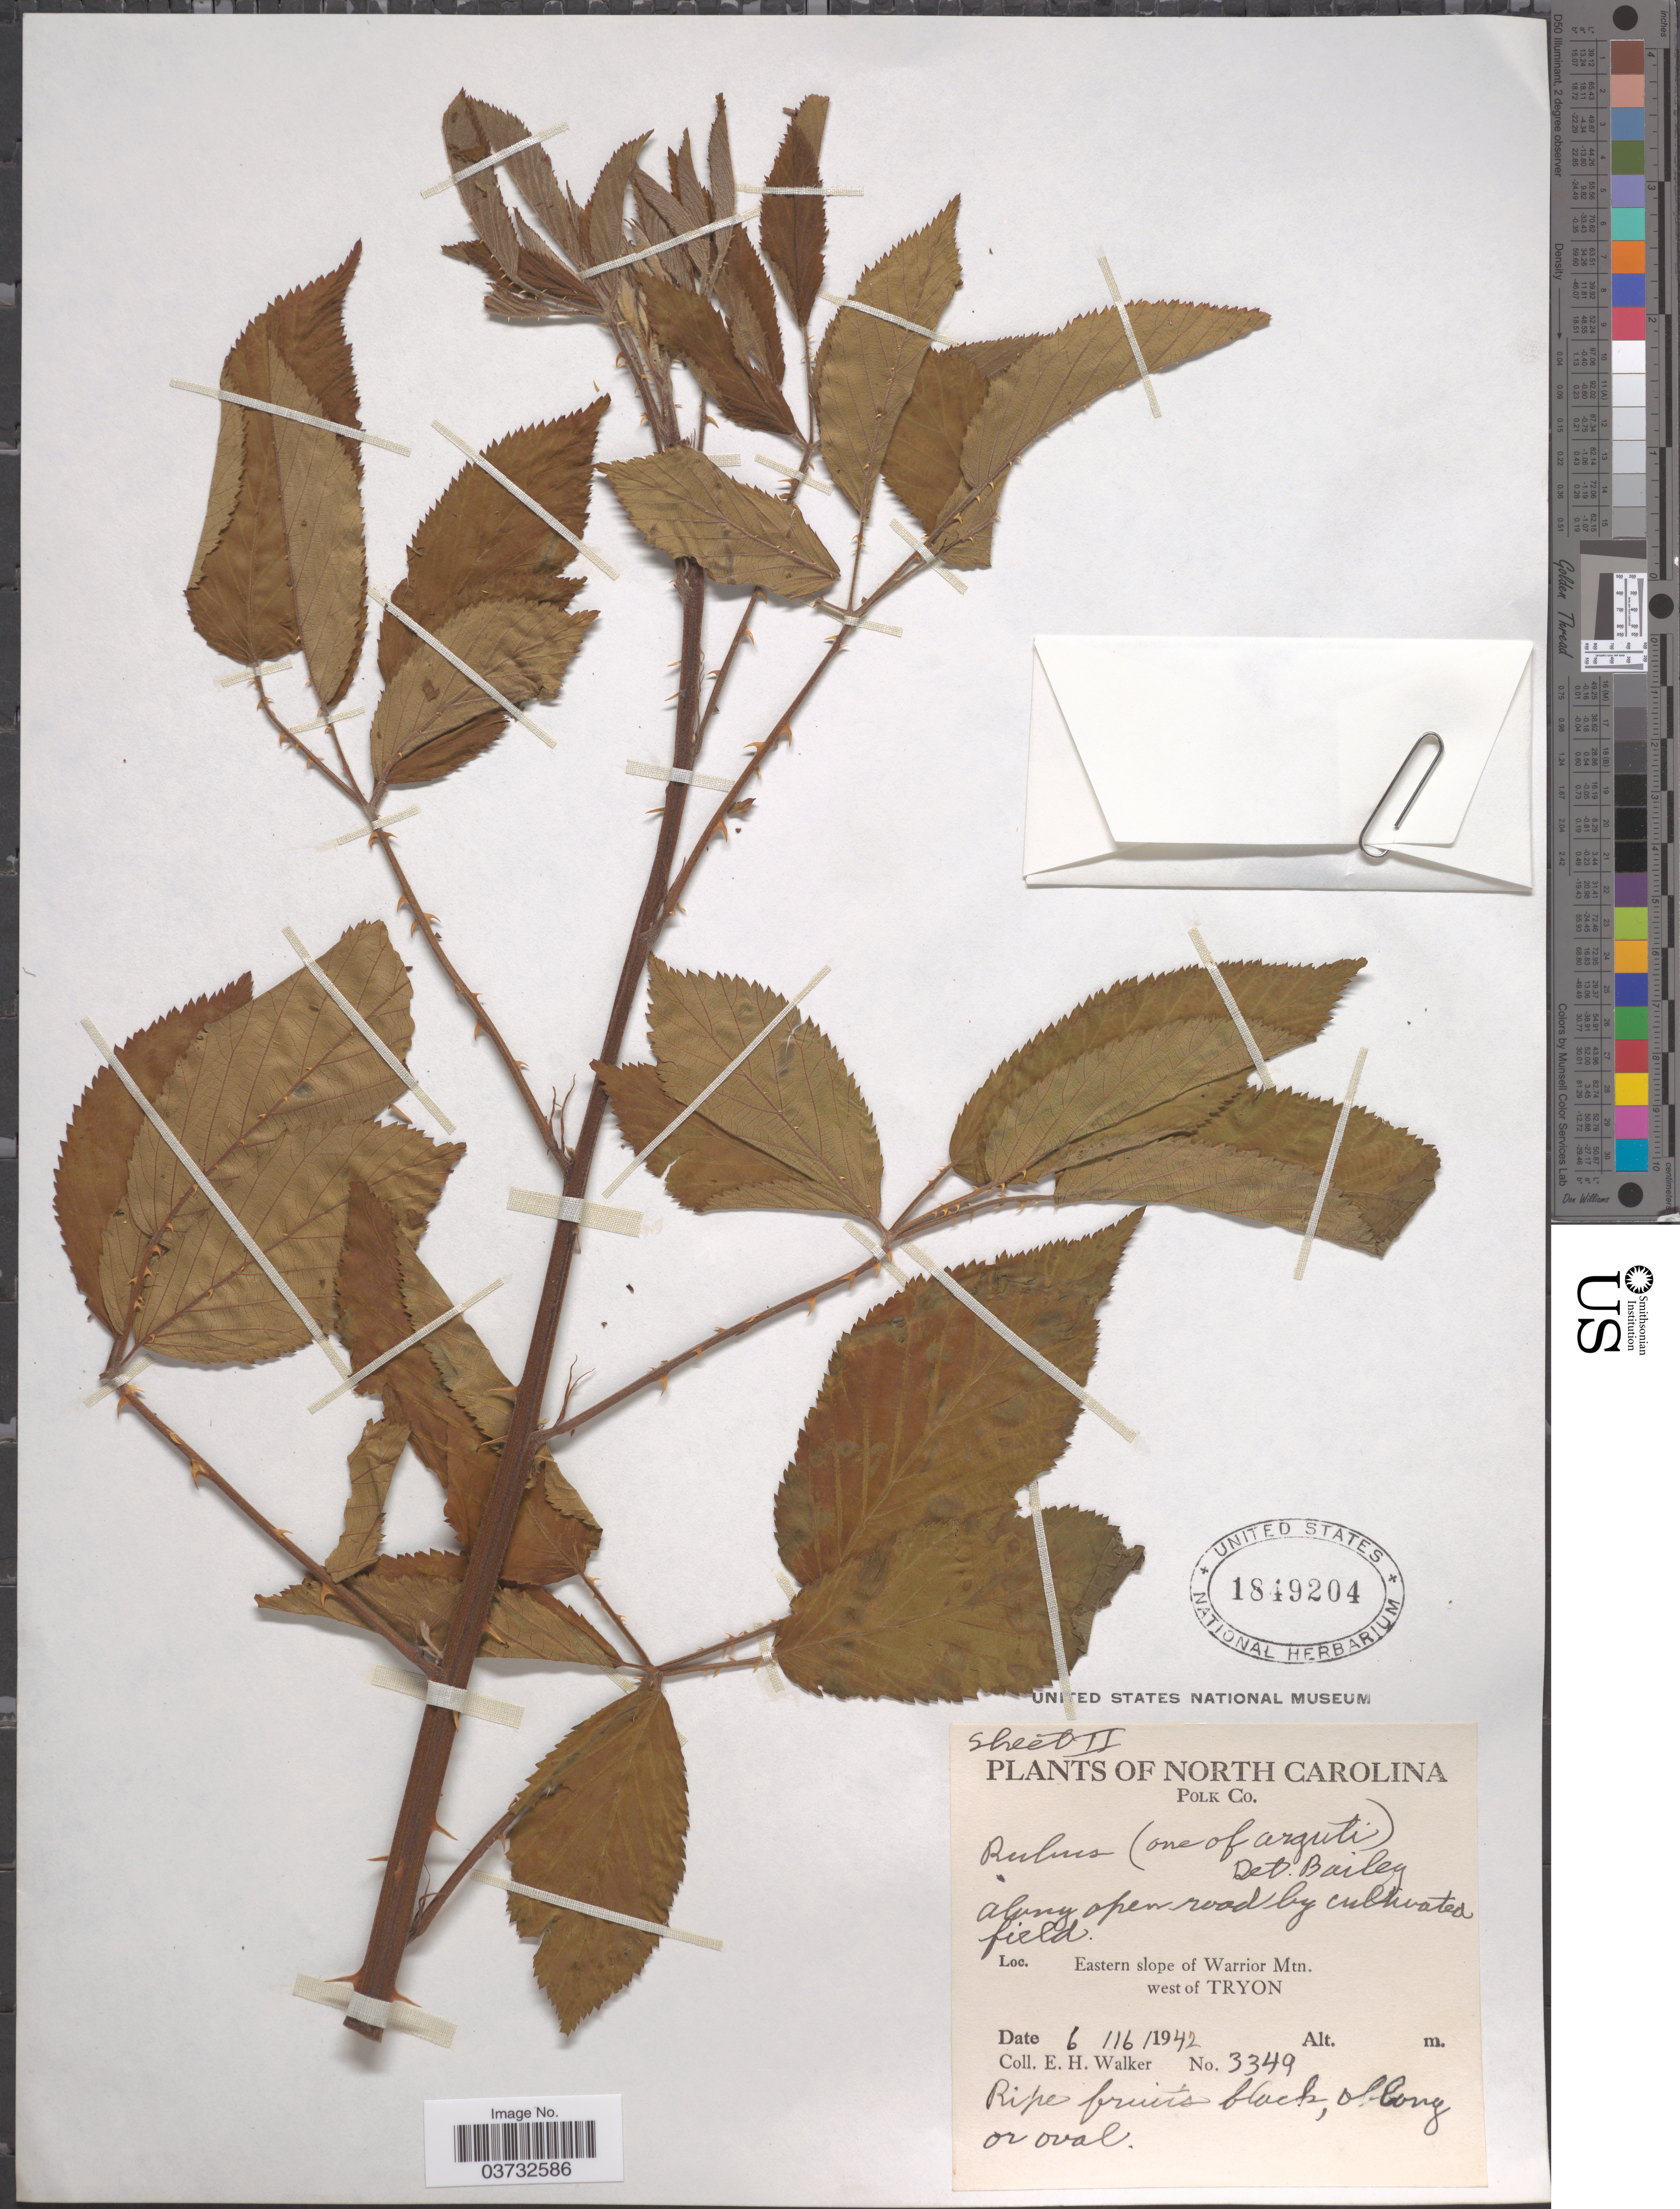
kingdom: Plantae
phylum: Tracheophyta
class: Magnoliopsida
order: Rosales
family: Rosaceae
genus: Rubus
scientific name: Rubus sp.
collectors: E. H. Walker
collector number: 3349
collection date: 1942-06-16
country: United States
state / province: North Carolina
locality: Polk Co. Eastern slope of Warrior Mtn. West of Tryon.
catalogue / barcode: US 1849204